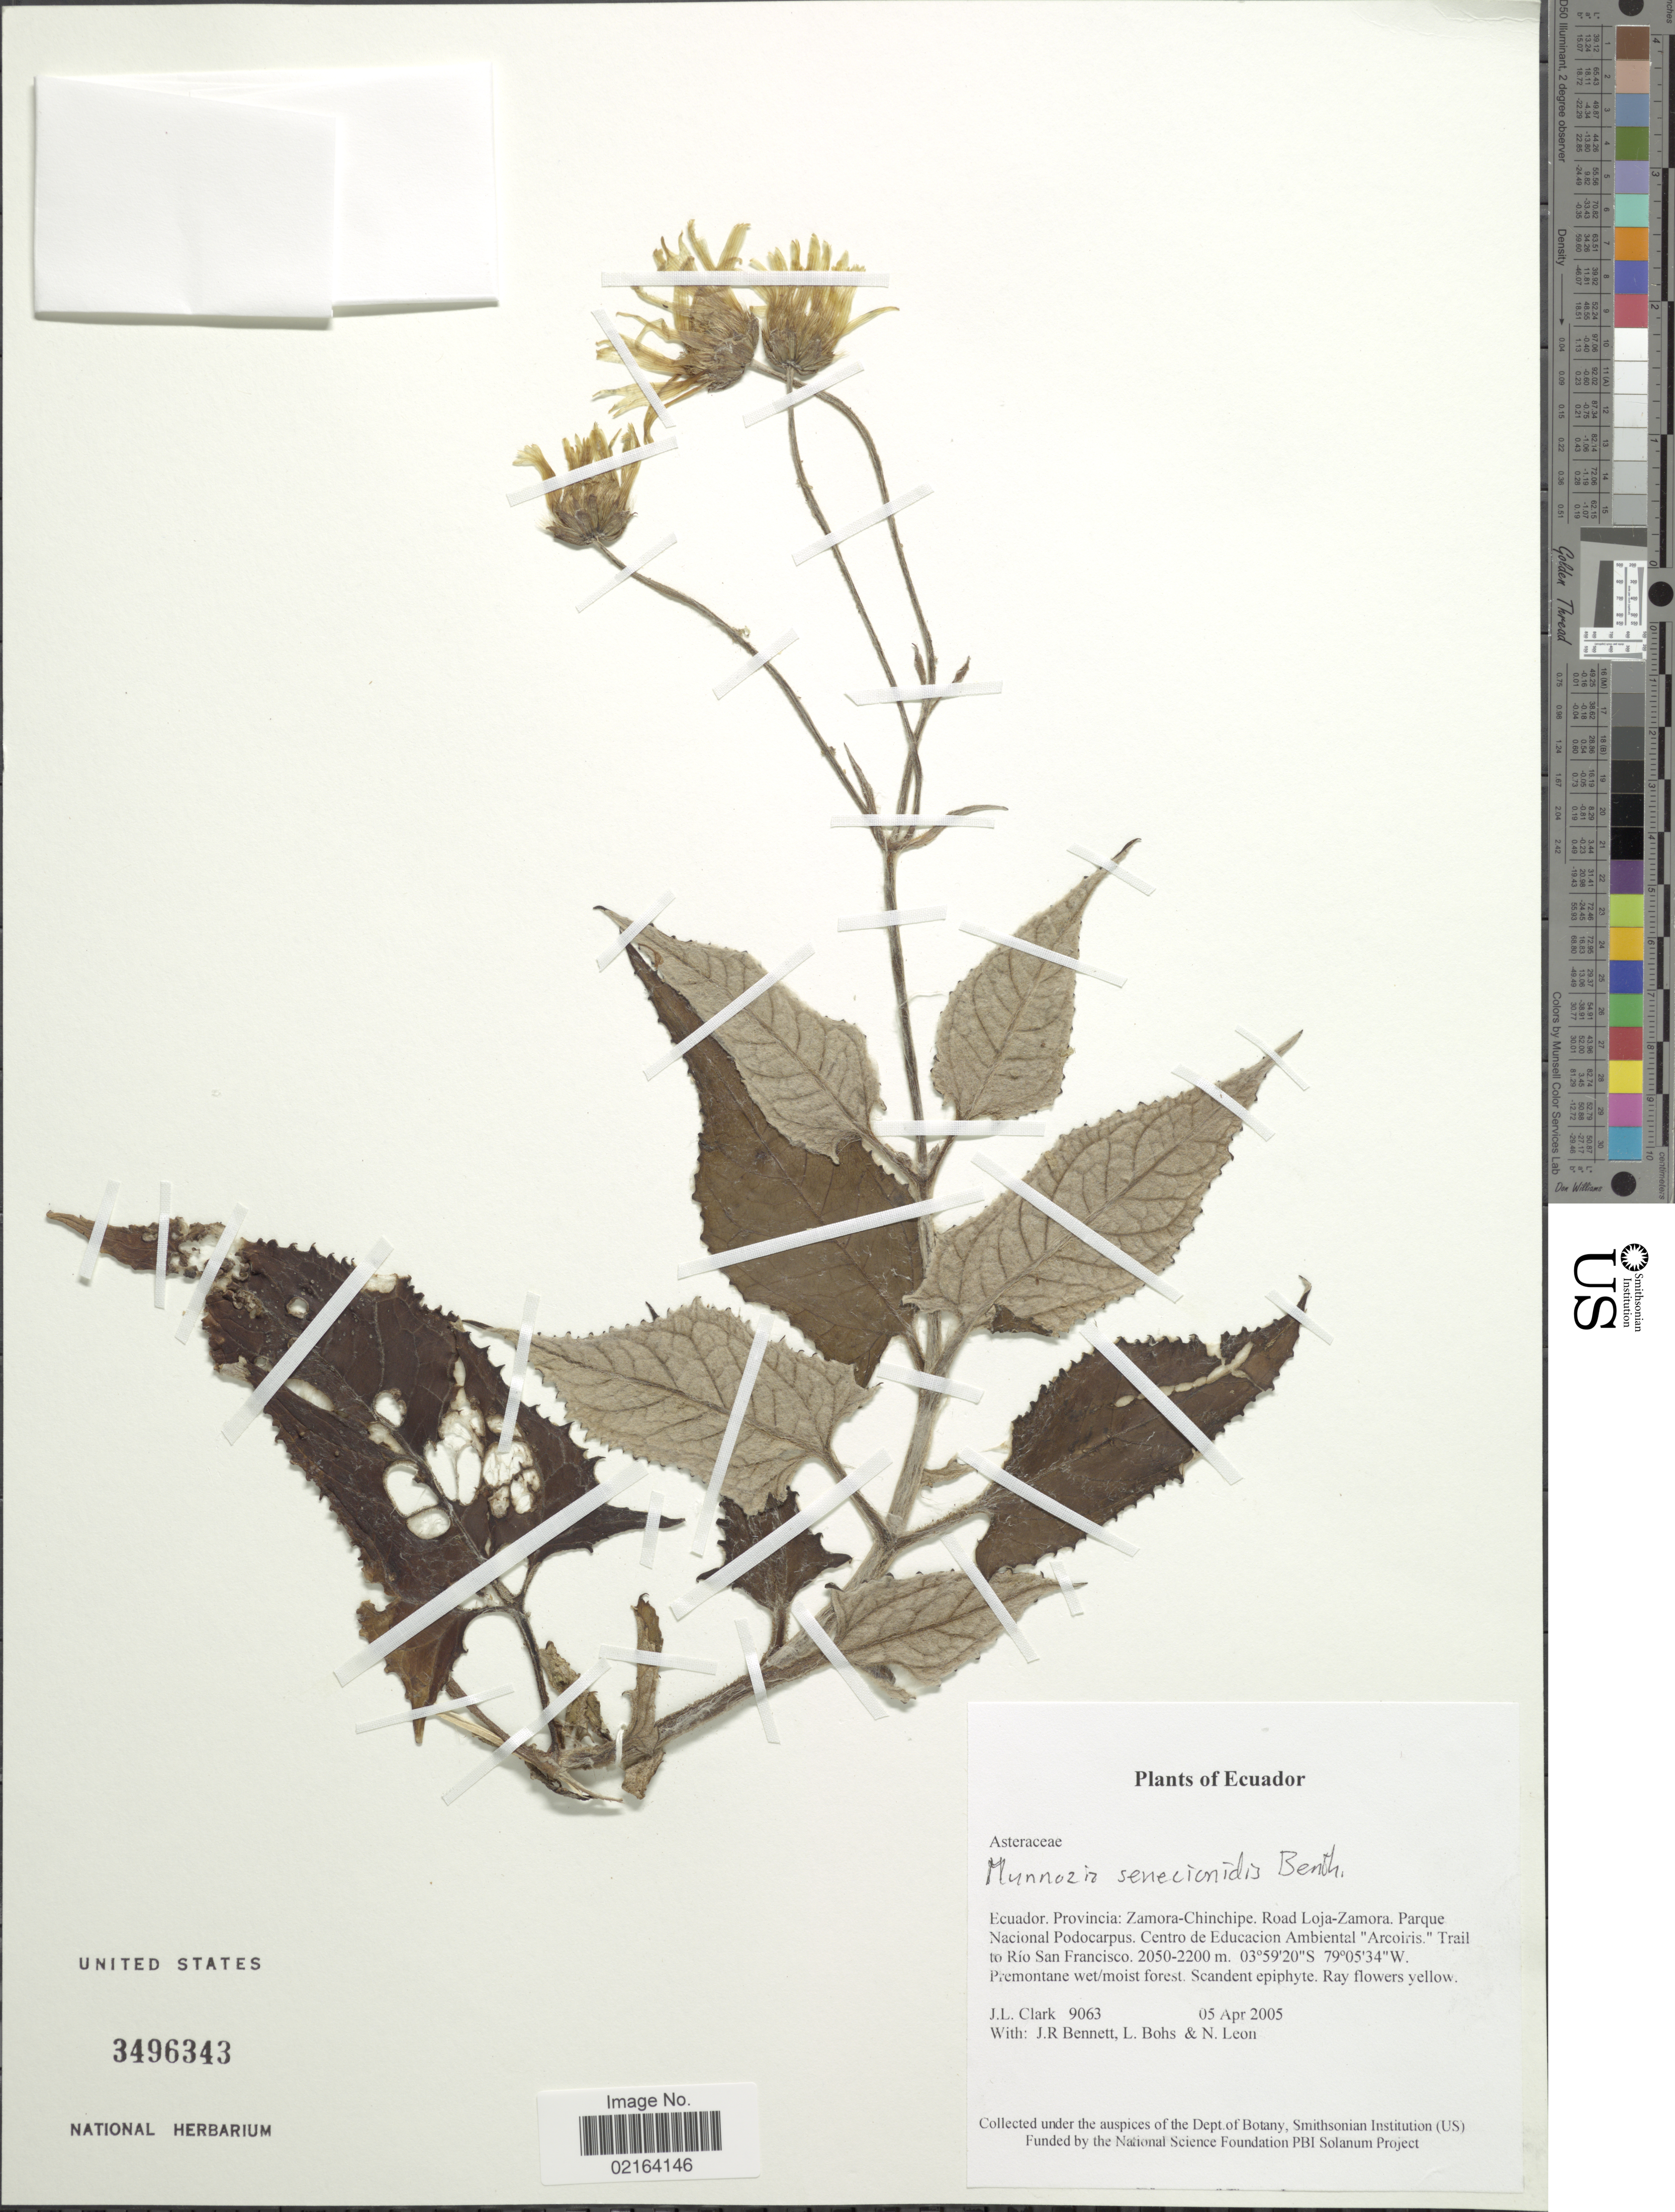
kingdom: Plantae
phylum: Tracheophyta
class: Magnoliopsida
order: Asterales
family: Asteraceae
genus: Munnozia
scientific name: Munnozia senecionidis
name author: Benth.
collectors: J. L. Clark, J. R. Bennett, L. A. Bohs & N. Leon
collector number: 9063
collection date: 2005-04-05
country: Ecuador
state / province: Zamora-Chinchipe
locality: Provincia Zamora-Chinchipe, Road Loja-Zamora, Oarque Nacional Podocarpus, Centro de Educacion Ambiental "Arcoiris" , Trail to Rio San Francisco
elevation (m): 2050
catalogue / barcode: US 3496343